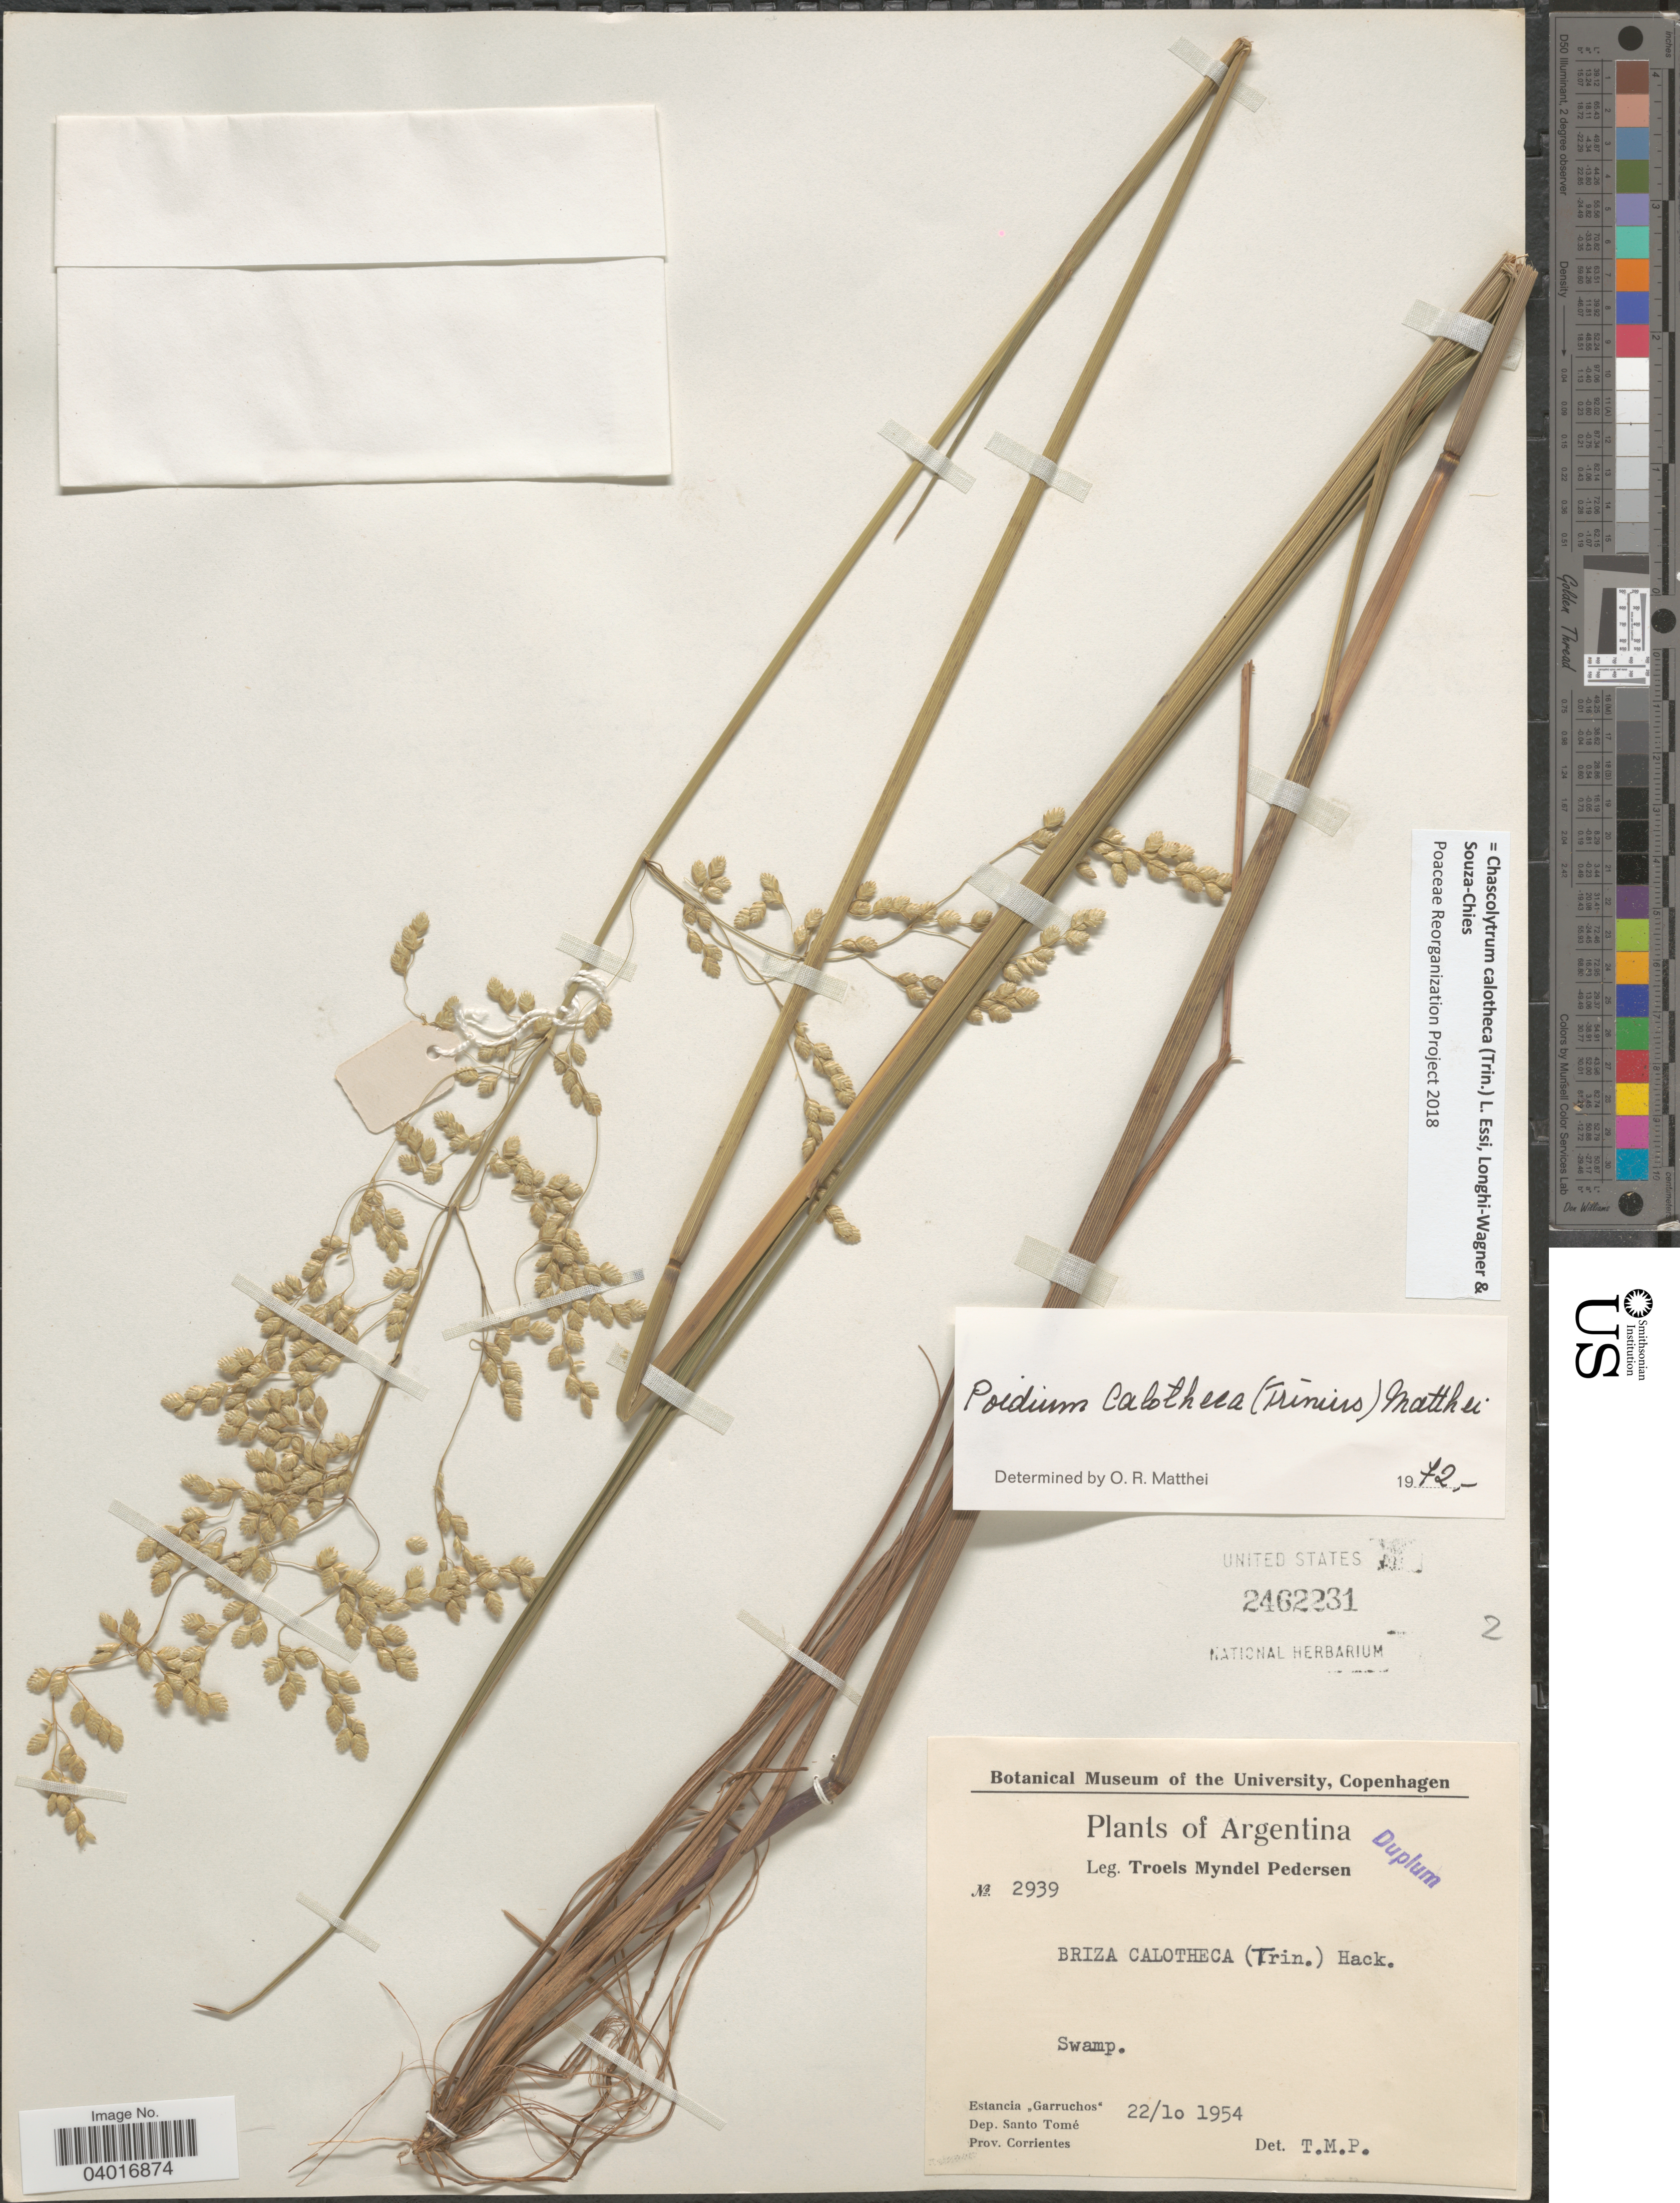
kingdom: Plantae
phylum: Tracheophyta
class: Liliopsida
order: Poales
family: Poaceae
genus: Chascolytrum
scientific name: Chascolytrum calotheca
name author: (Trin.) L. Essi et al.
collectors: T. Pederson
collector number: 2939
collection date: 1954-10-22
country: Argentina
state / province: Corrientes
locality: Estancia "Garruchos". Dep. Santo Tomé.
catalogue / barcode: US 2462231